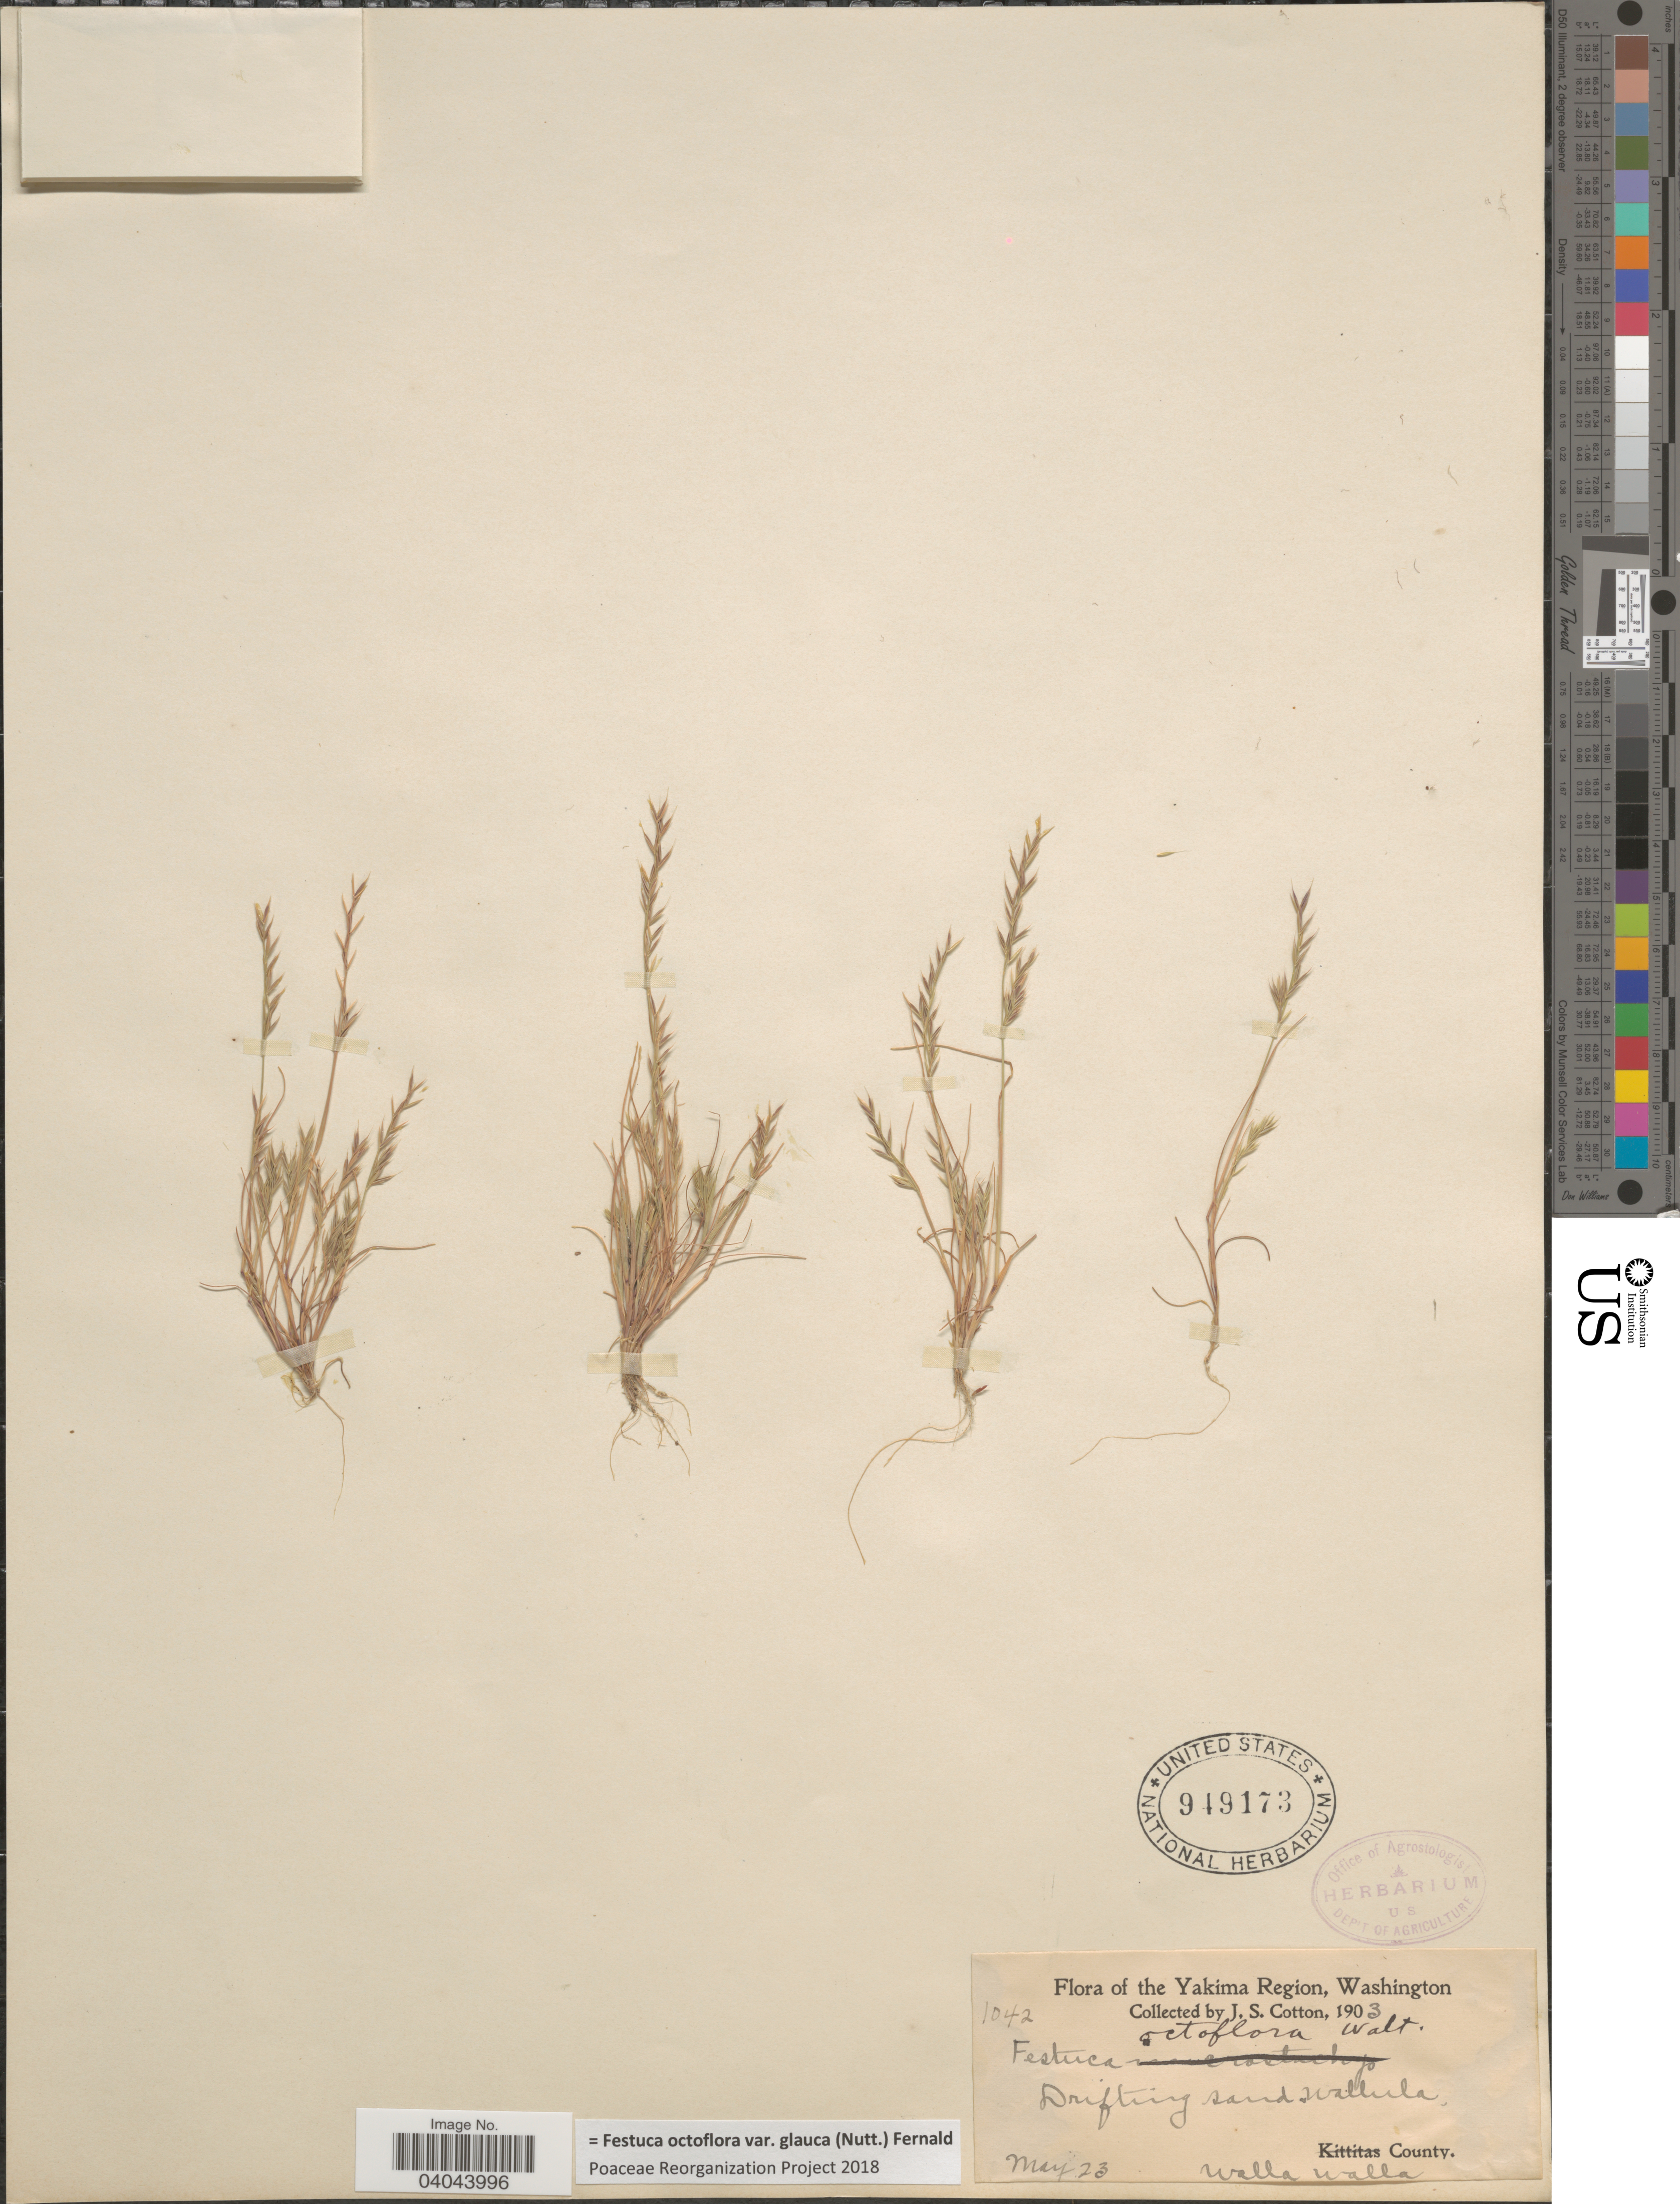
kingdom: Plantae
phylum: Tracheophyta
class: Liliopsida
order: Poales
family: Poaceae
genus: Festuca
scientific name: Festuca octoflora var. glauca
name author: (Nutt.) Fernald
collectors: J. S. Cotton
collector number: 1042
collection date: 1903-05-23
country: United States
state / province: Washington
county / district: Walla Walla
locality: The Yakima Region. Walla Walla County.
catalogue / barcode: US 949173